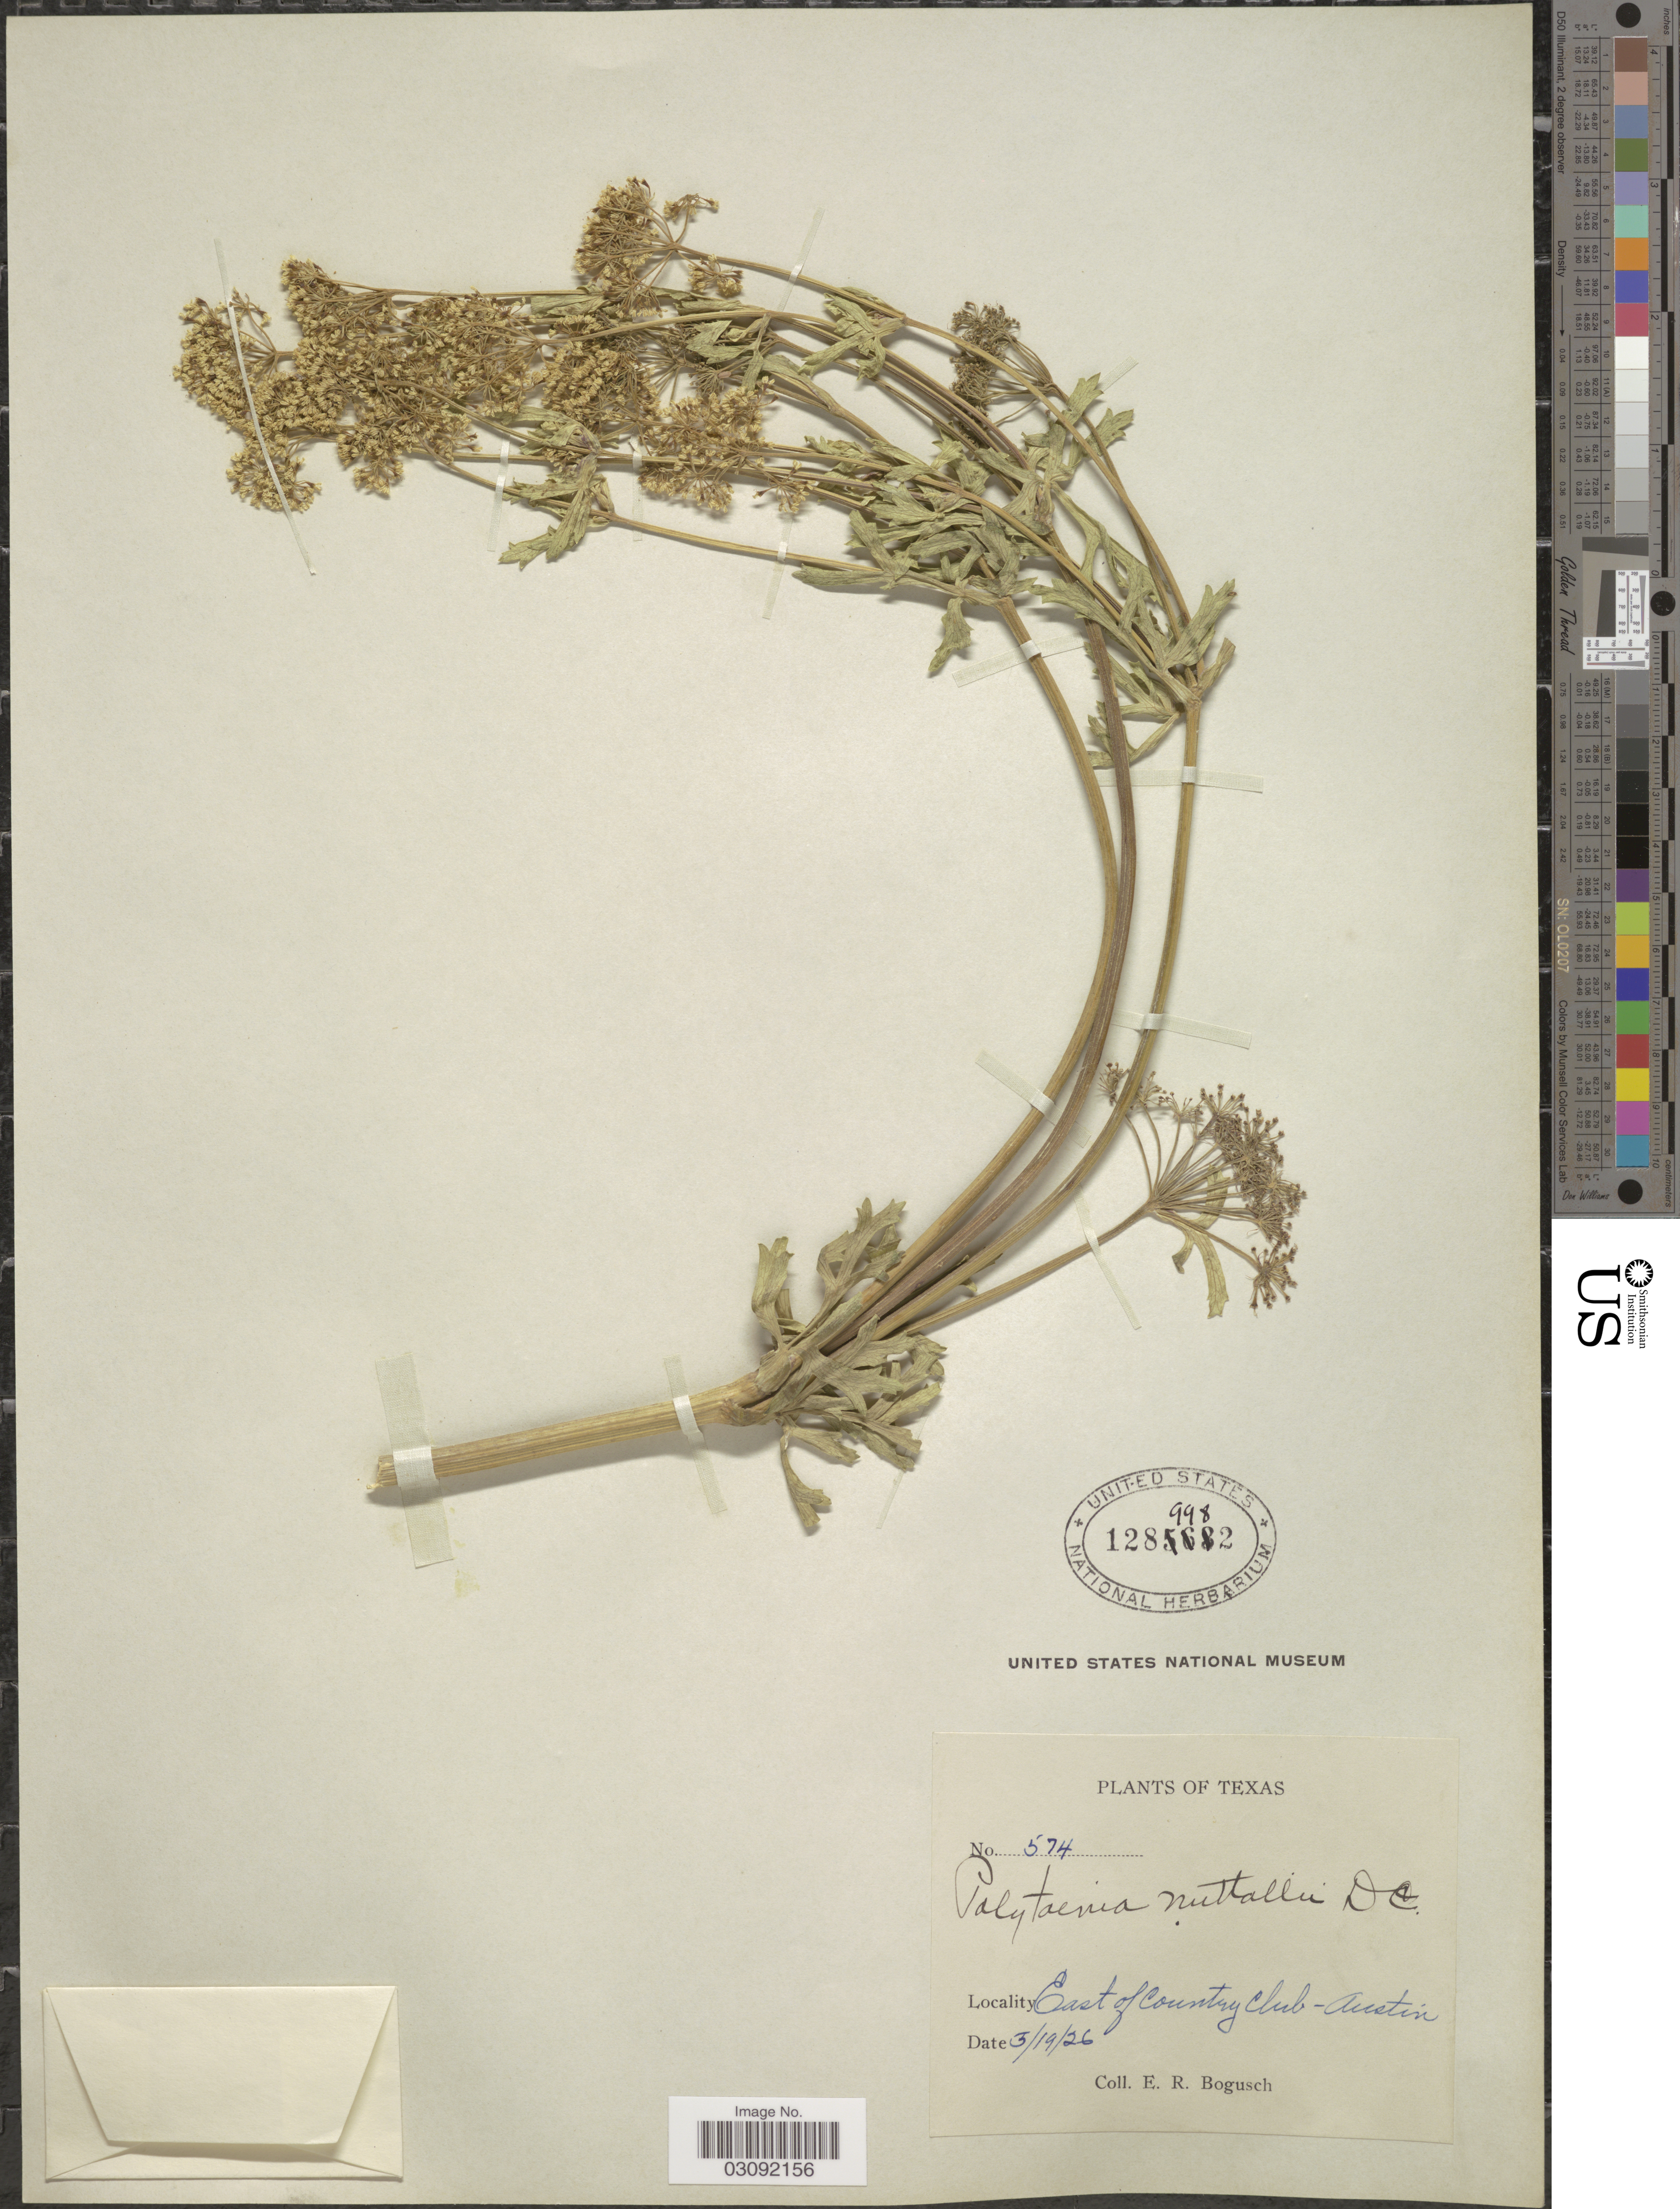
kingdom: Plantae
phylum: Tracheophyta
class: Magnoliopsida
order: Apiales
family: Apiaceae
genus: Polytaenia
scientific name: Polytaenia nuttallii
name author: DC.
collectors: E. Bogusch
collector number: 574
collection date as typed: Transcribed d/m/y: 19/5/26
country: United States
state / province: Texas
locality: East of Country Club-Austin.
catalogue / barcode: US 1289982